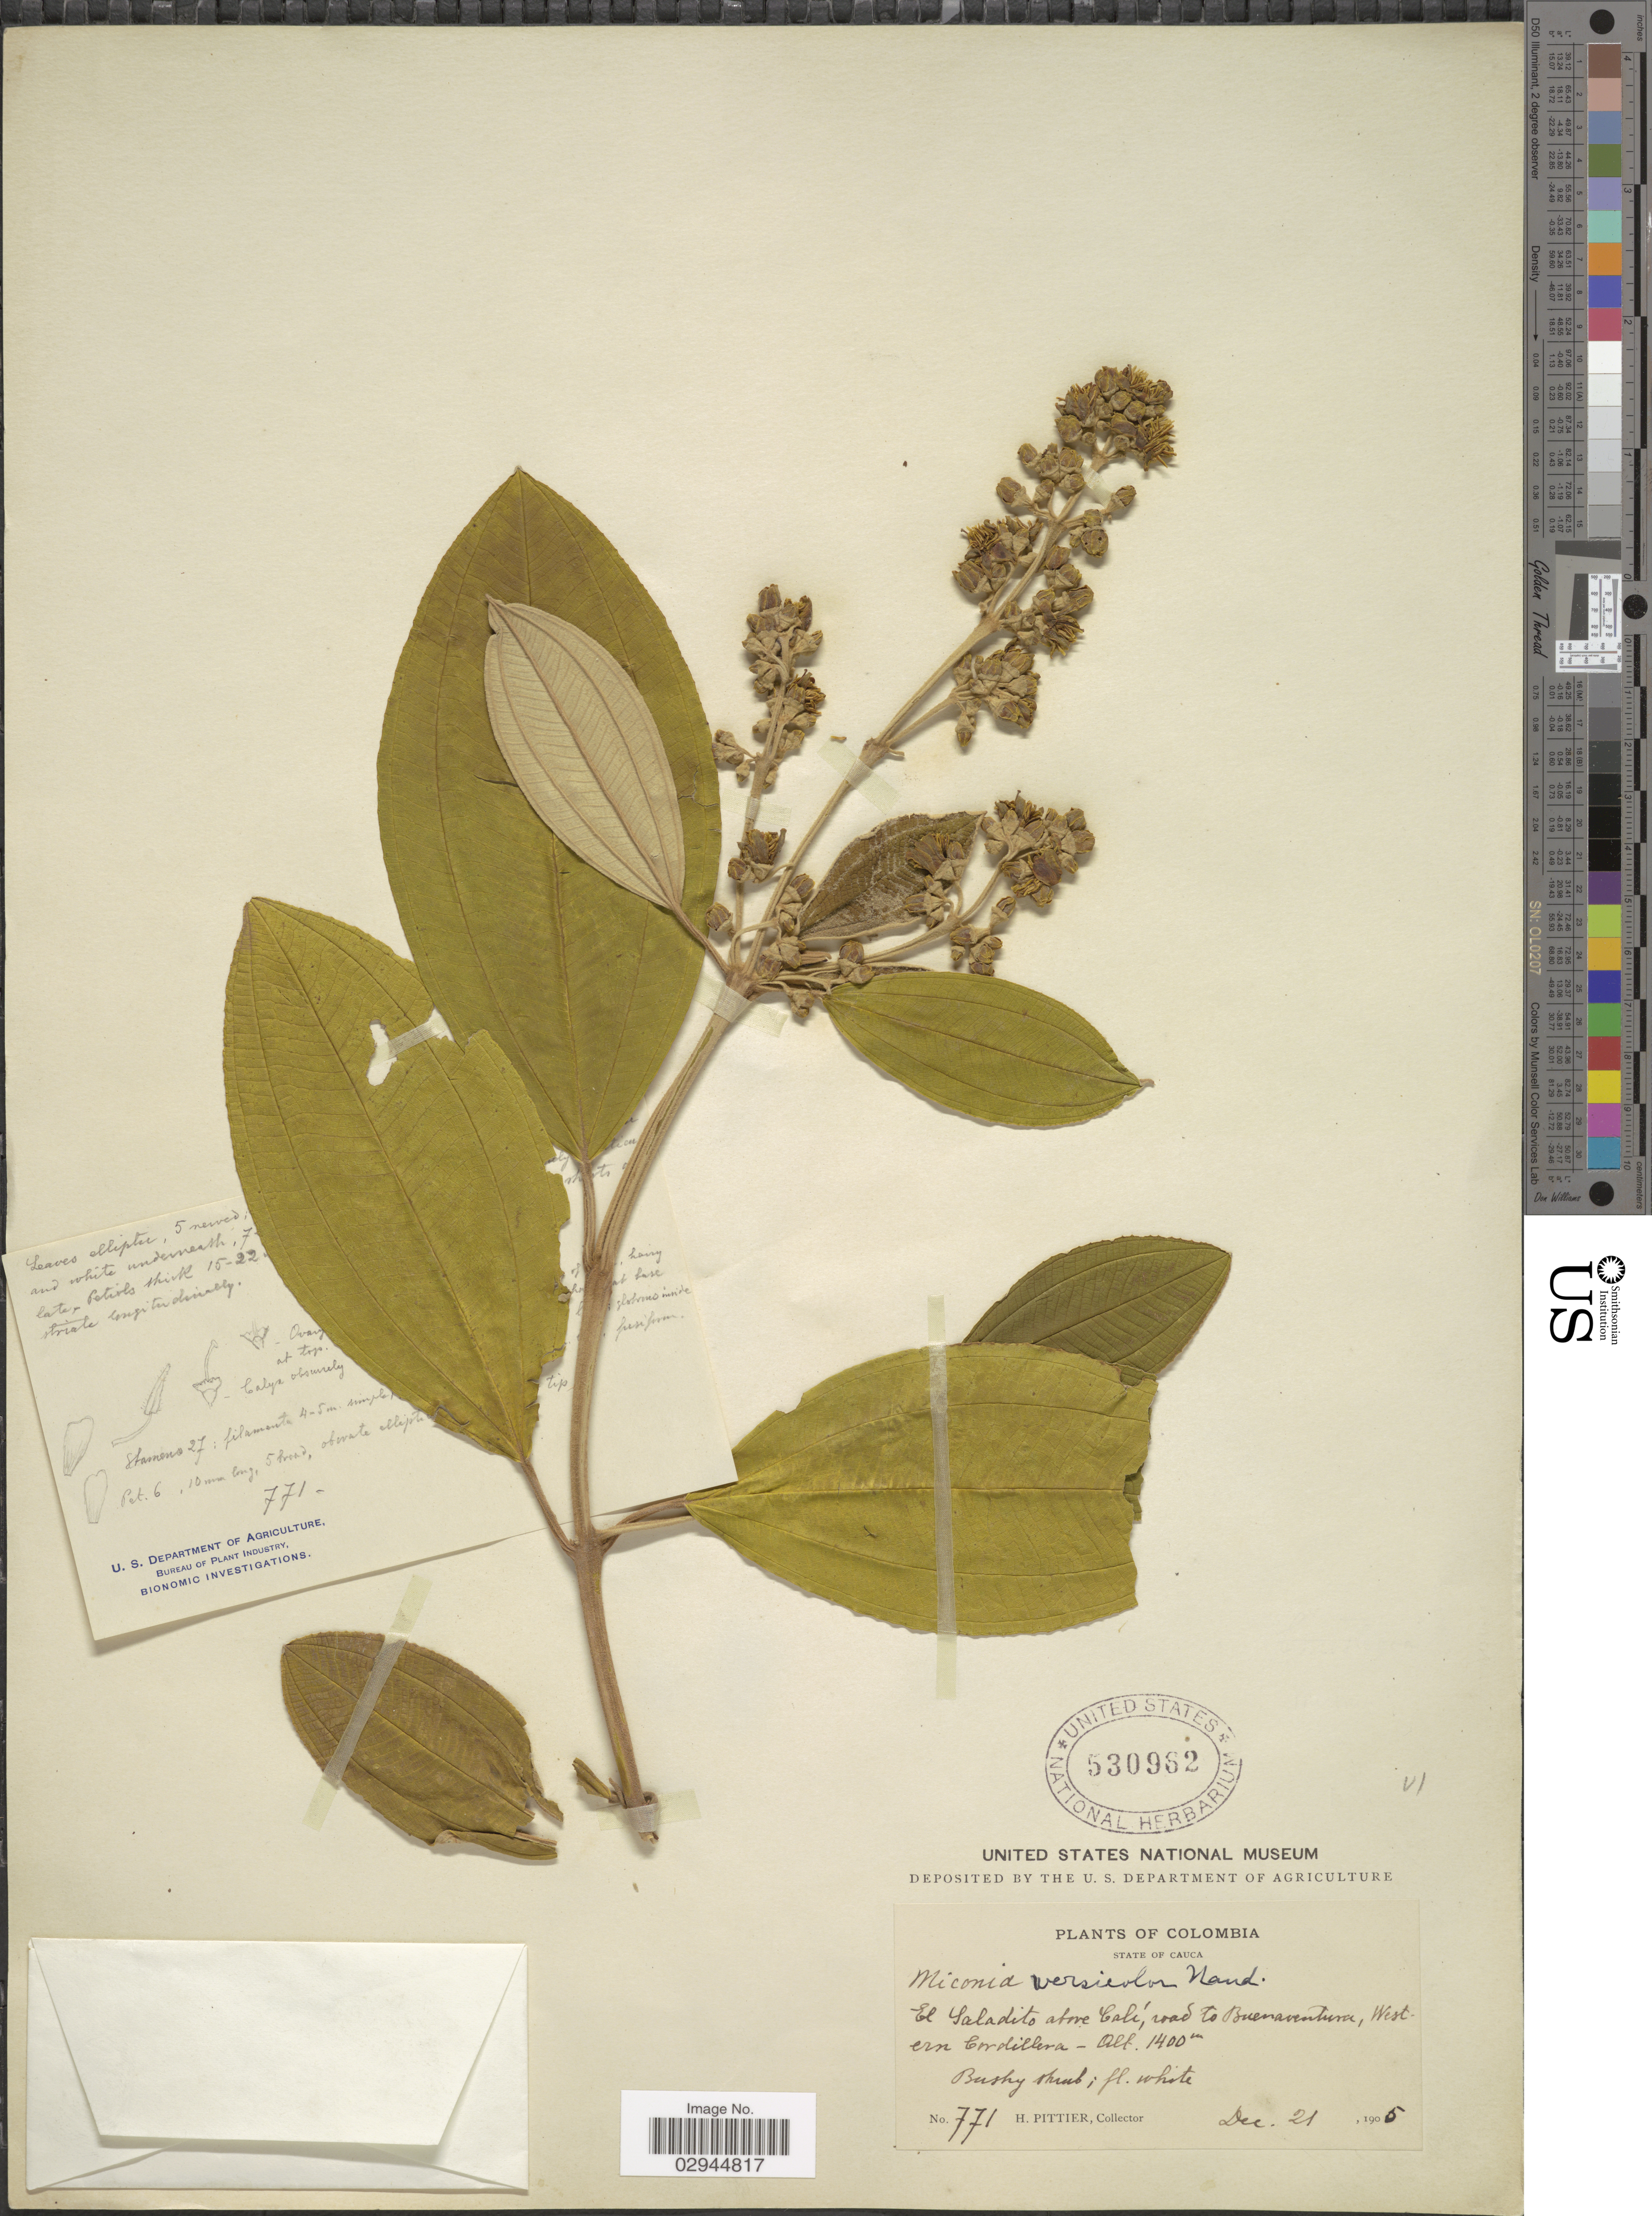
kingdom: Plantae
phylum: Tracheophyta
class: Magnoliopsida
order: Myrtales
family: Melastomataceae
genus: Miconia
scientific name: Miconia versicolor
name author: Naudin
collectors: H. F. Pittier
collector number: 771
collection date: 1905-12-21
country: Colombia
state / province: Cauca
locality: El Saladito above Calí, road to Buenaventura, Western Cordillera.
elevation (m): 1400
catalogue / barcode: US 530962